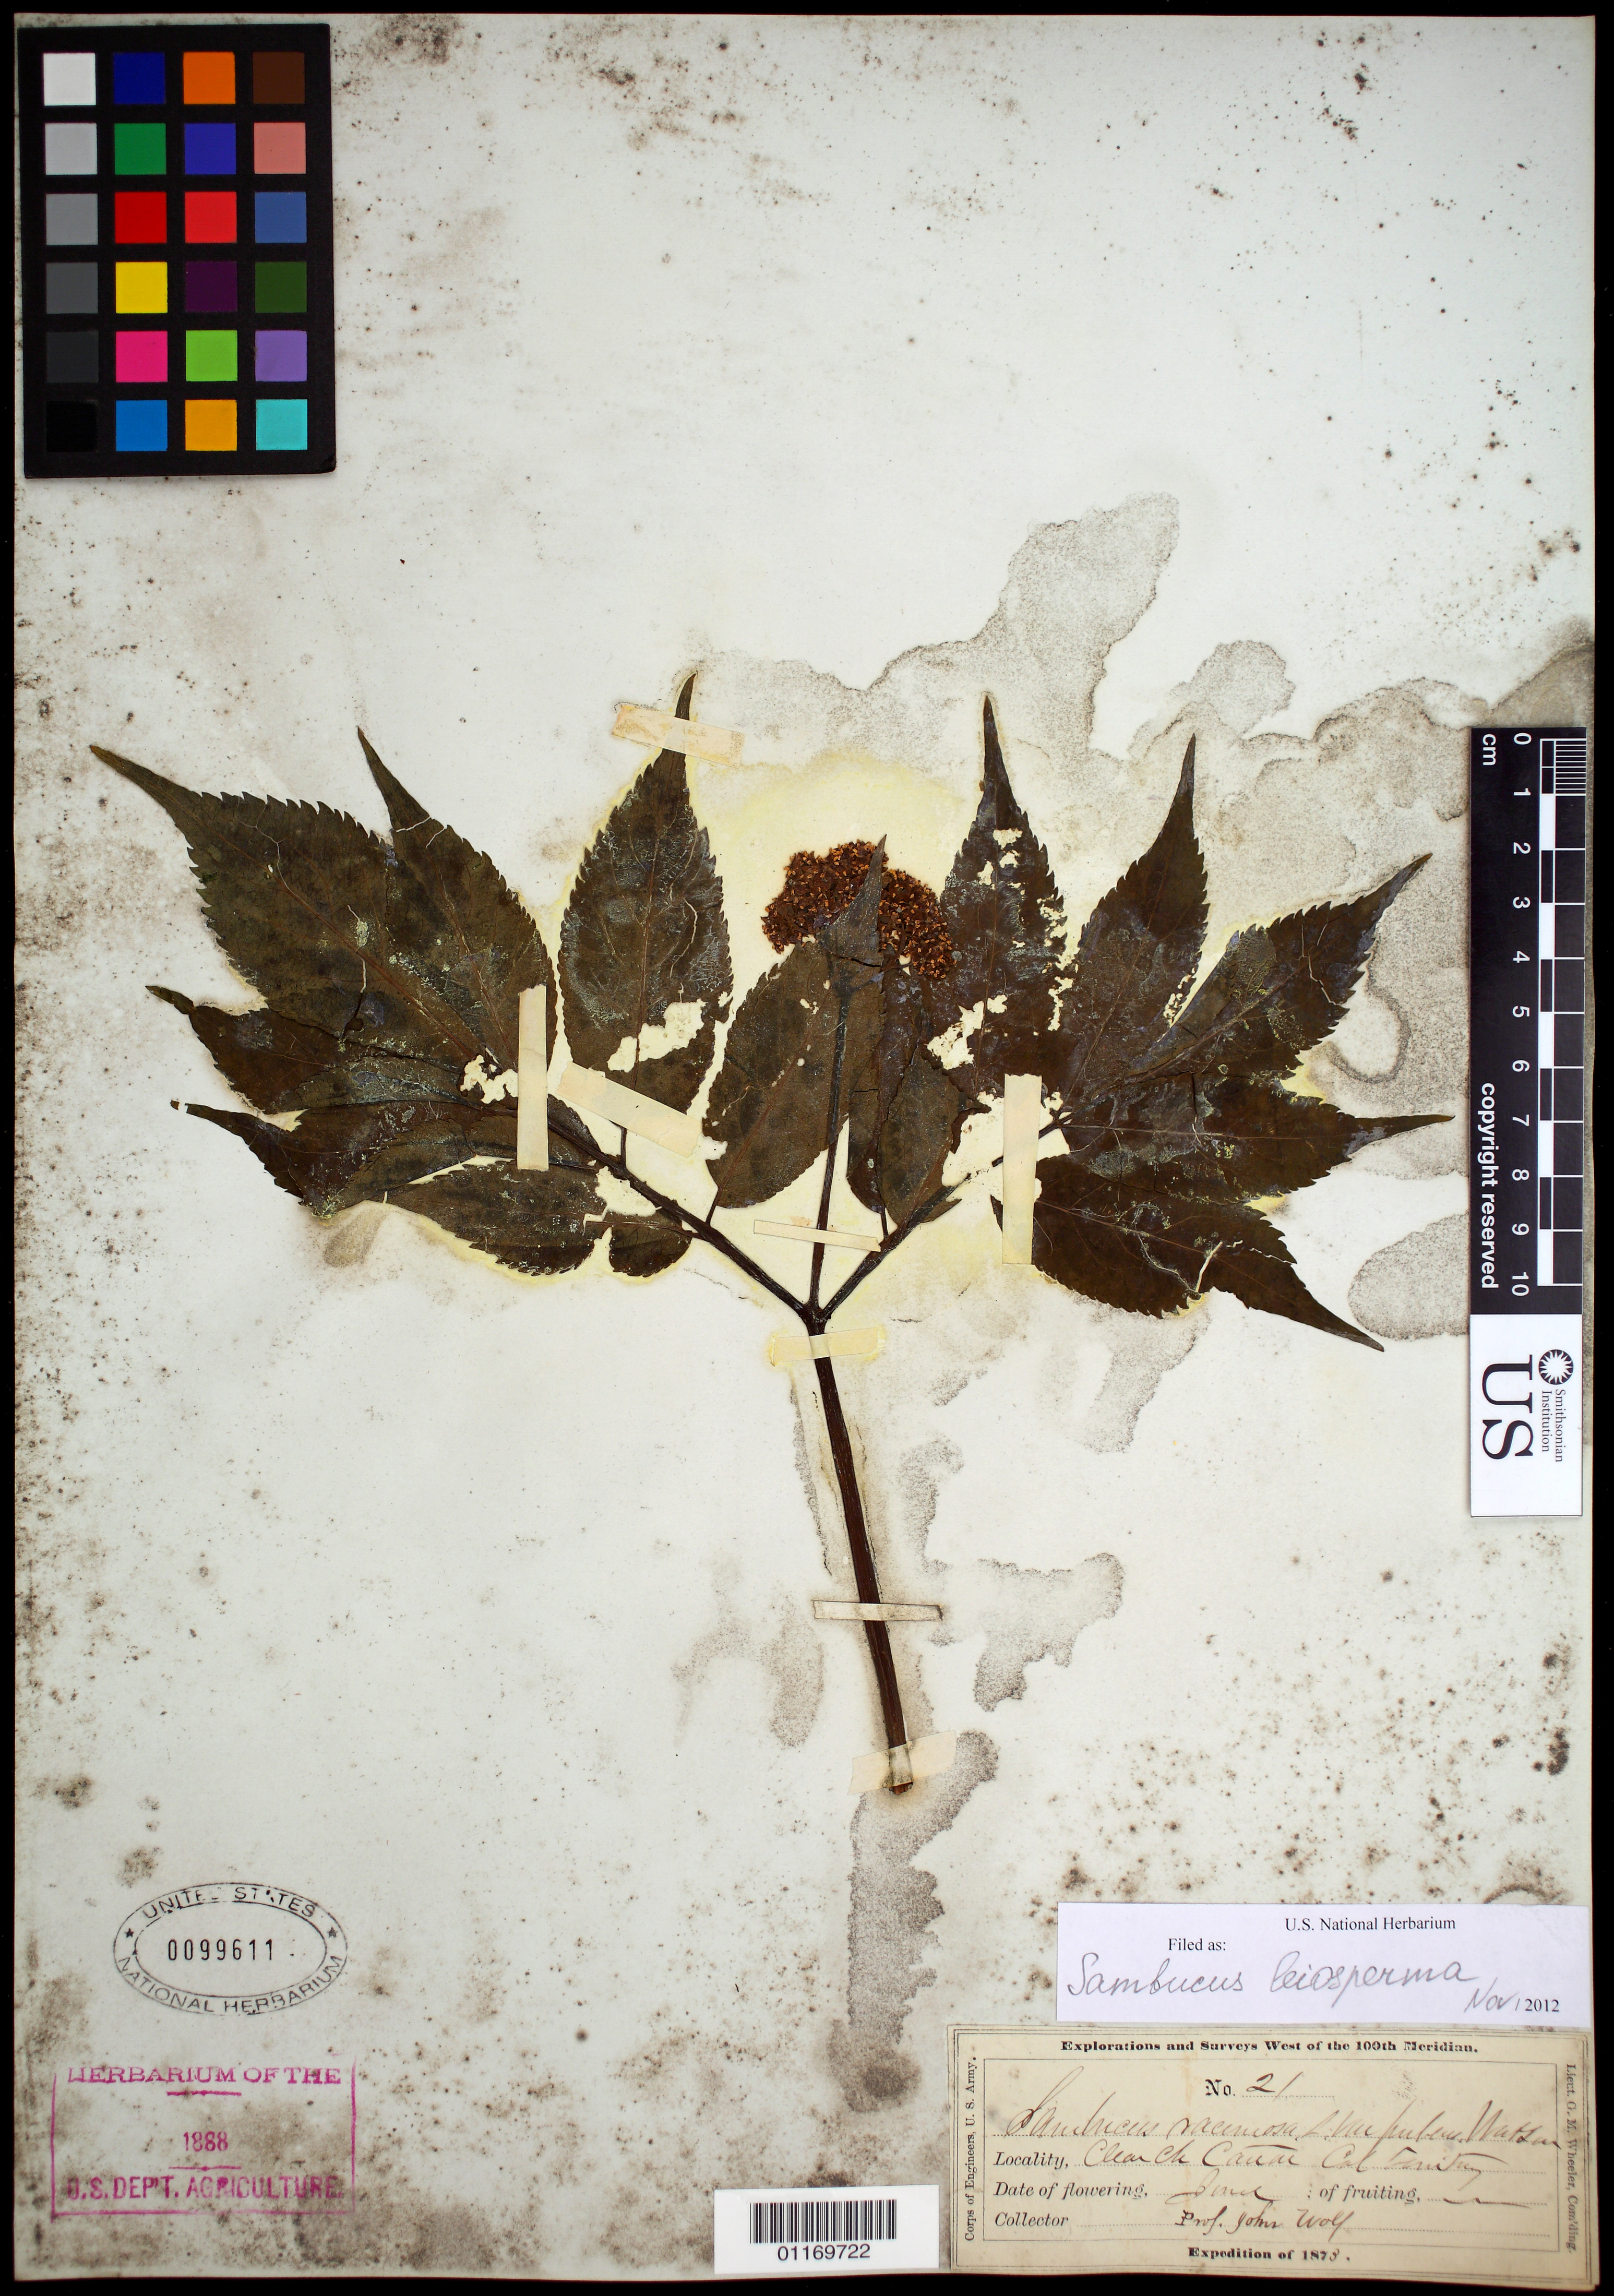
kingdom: Plantae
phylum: Tracheophyta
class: Magnoliopsida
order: Dipsacales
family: Viburnaceae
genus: Sambucus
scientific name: Sambucus leiosperma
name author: Leiberg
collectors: J. Wolf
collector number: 21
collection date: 1873-06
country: United States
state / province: Colorado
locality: Clear Creek Canyon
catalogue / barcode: US 99611